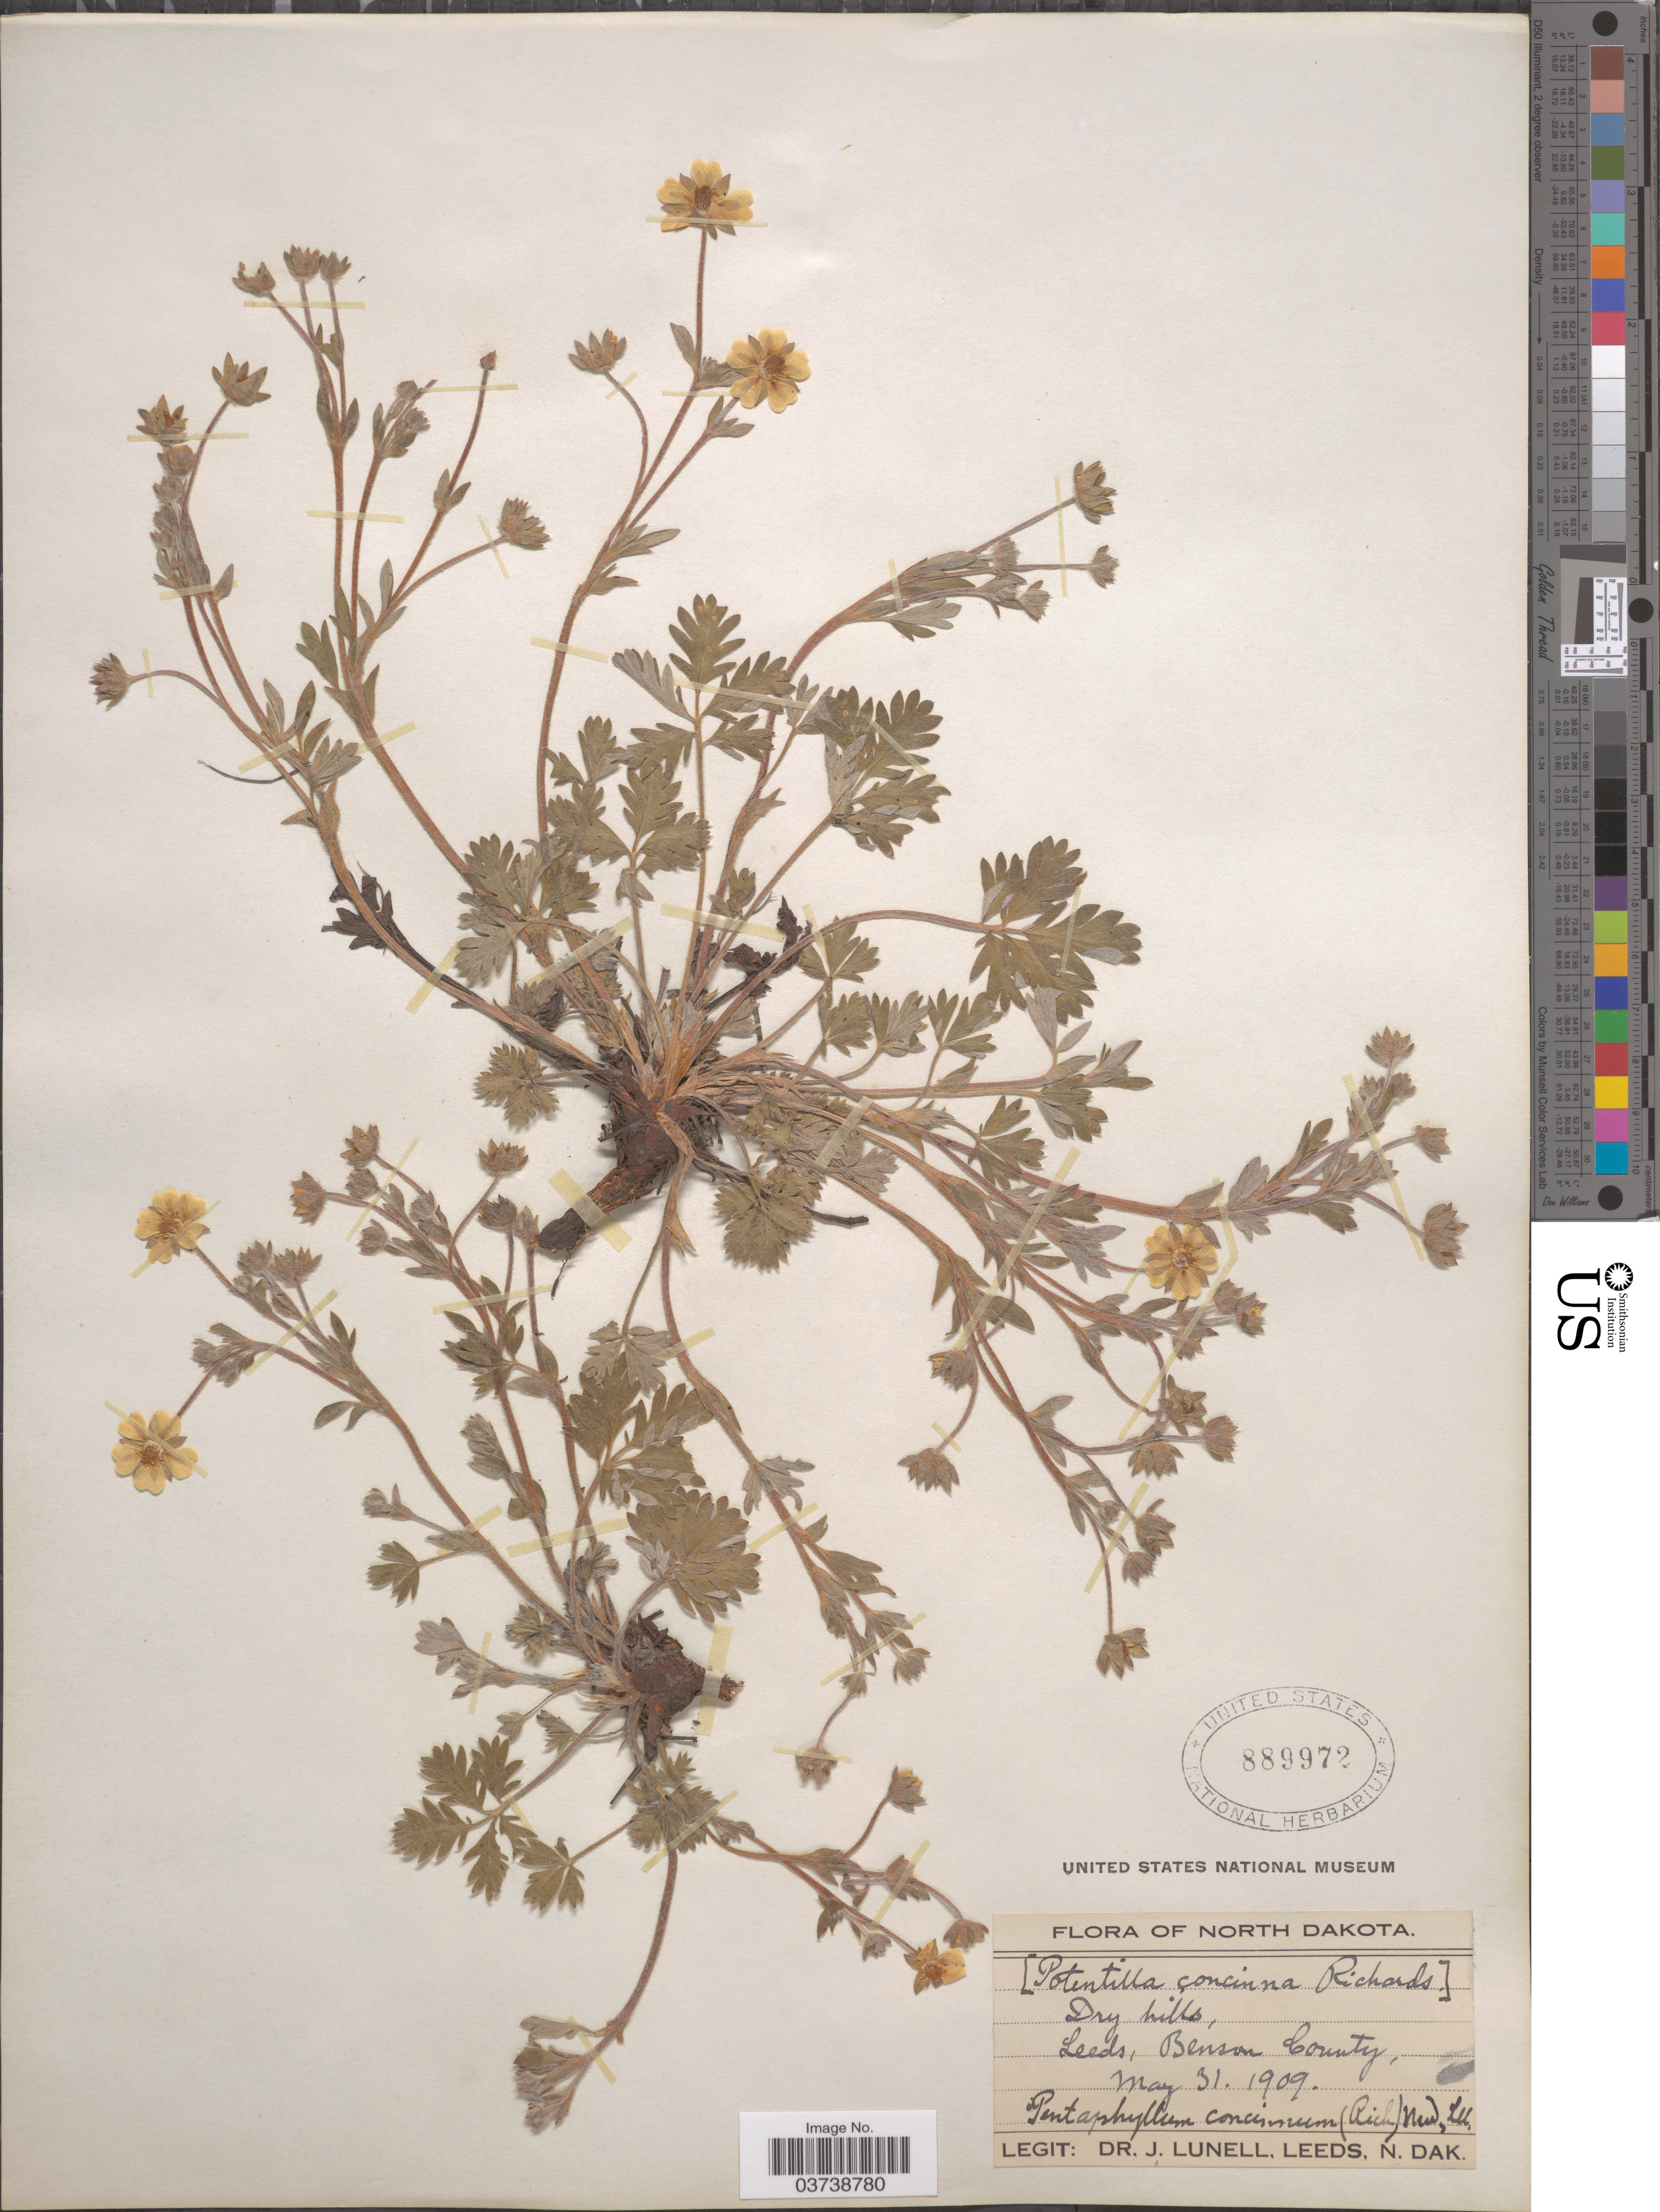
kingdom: Plantae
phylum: Tracheophyta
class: Magnoliopsida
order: Rosales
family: Rosaceae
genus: Potentilla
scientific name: Potentilla concinna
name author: Richardson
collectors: J. Lunell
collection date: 1909-05-31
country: United States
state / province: North Dakota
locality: Leeds, Benson County.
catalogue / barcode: US 889972